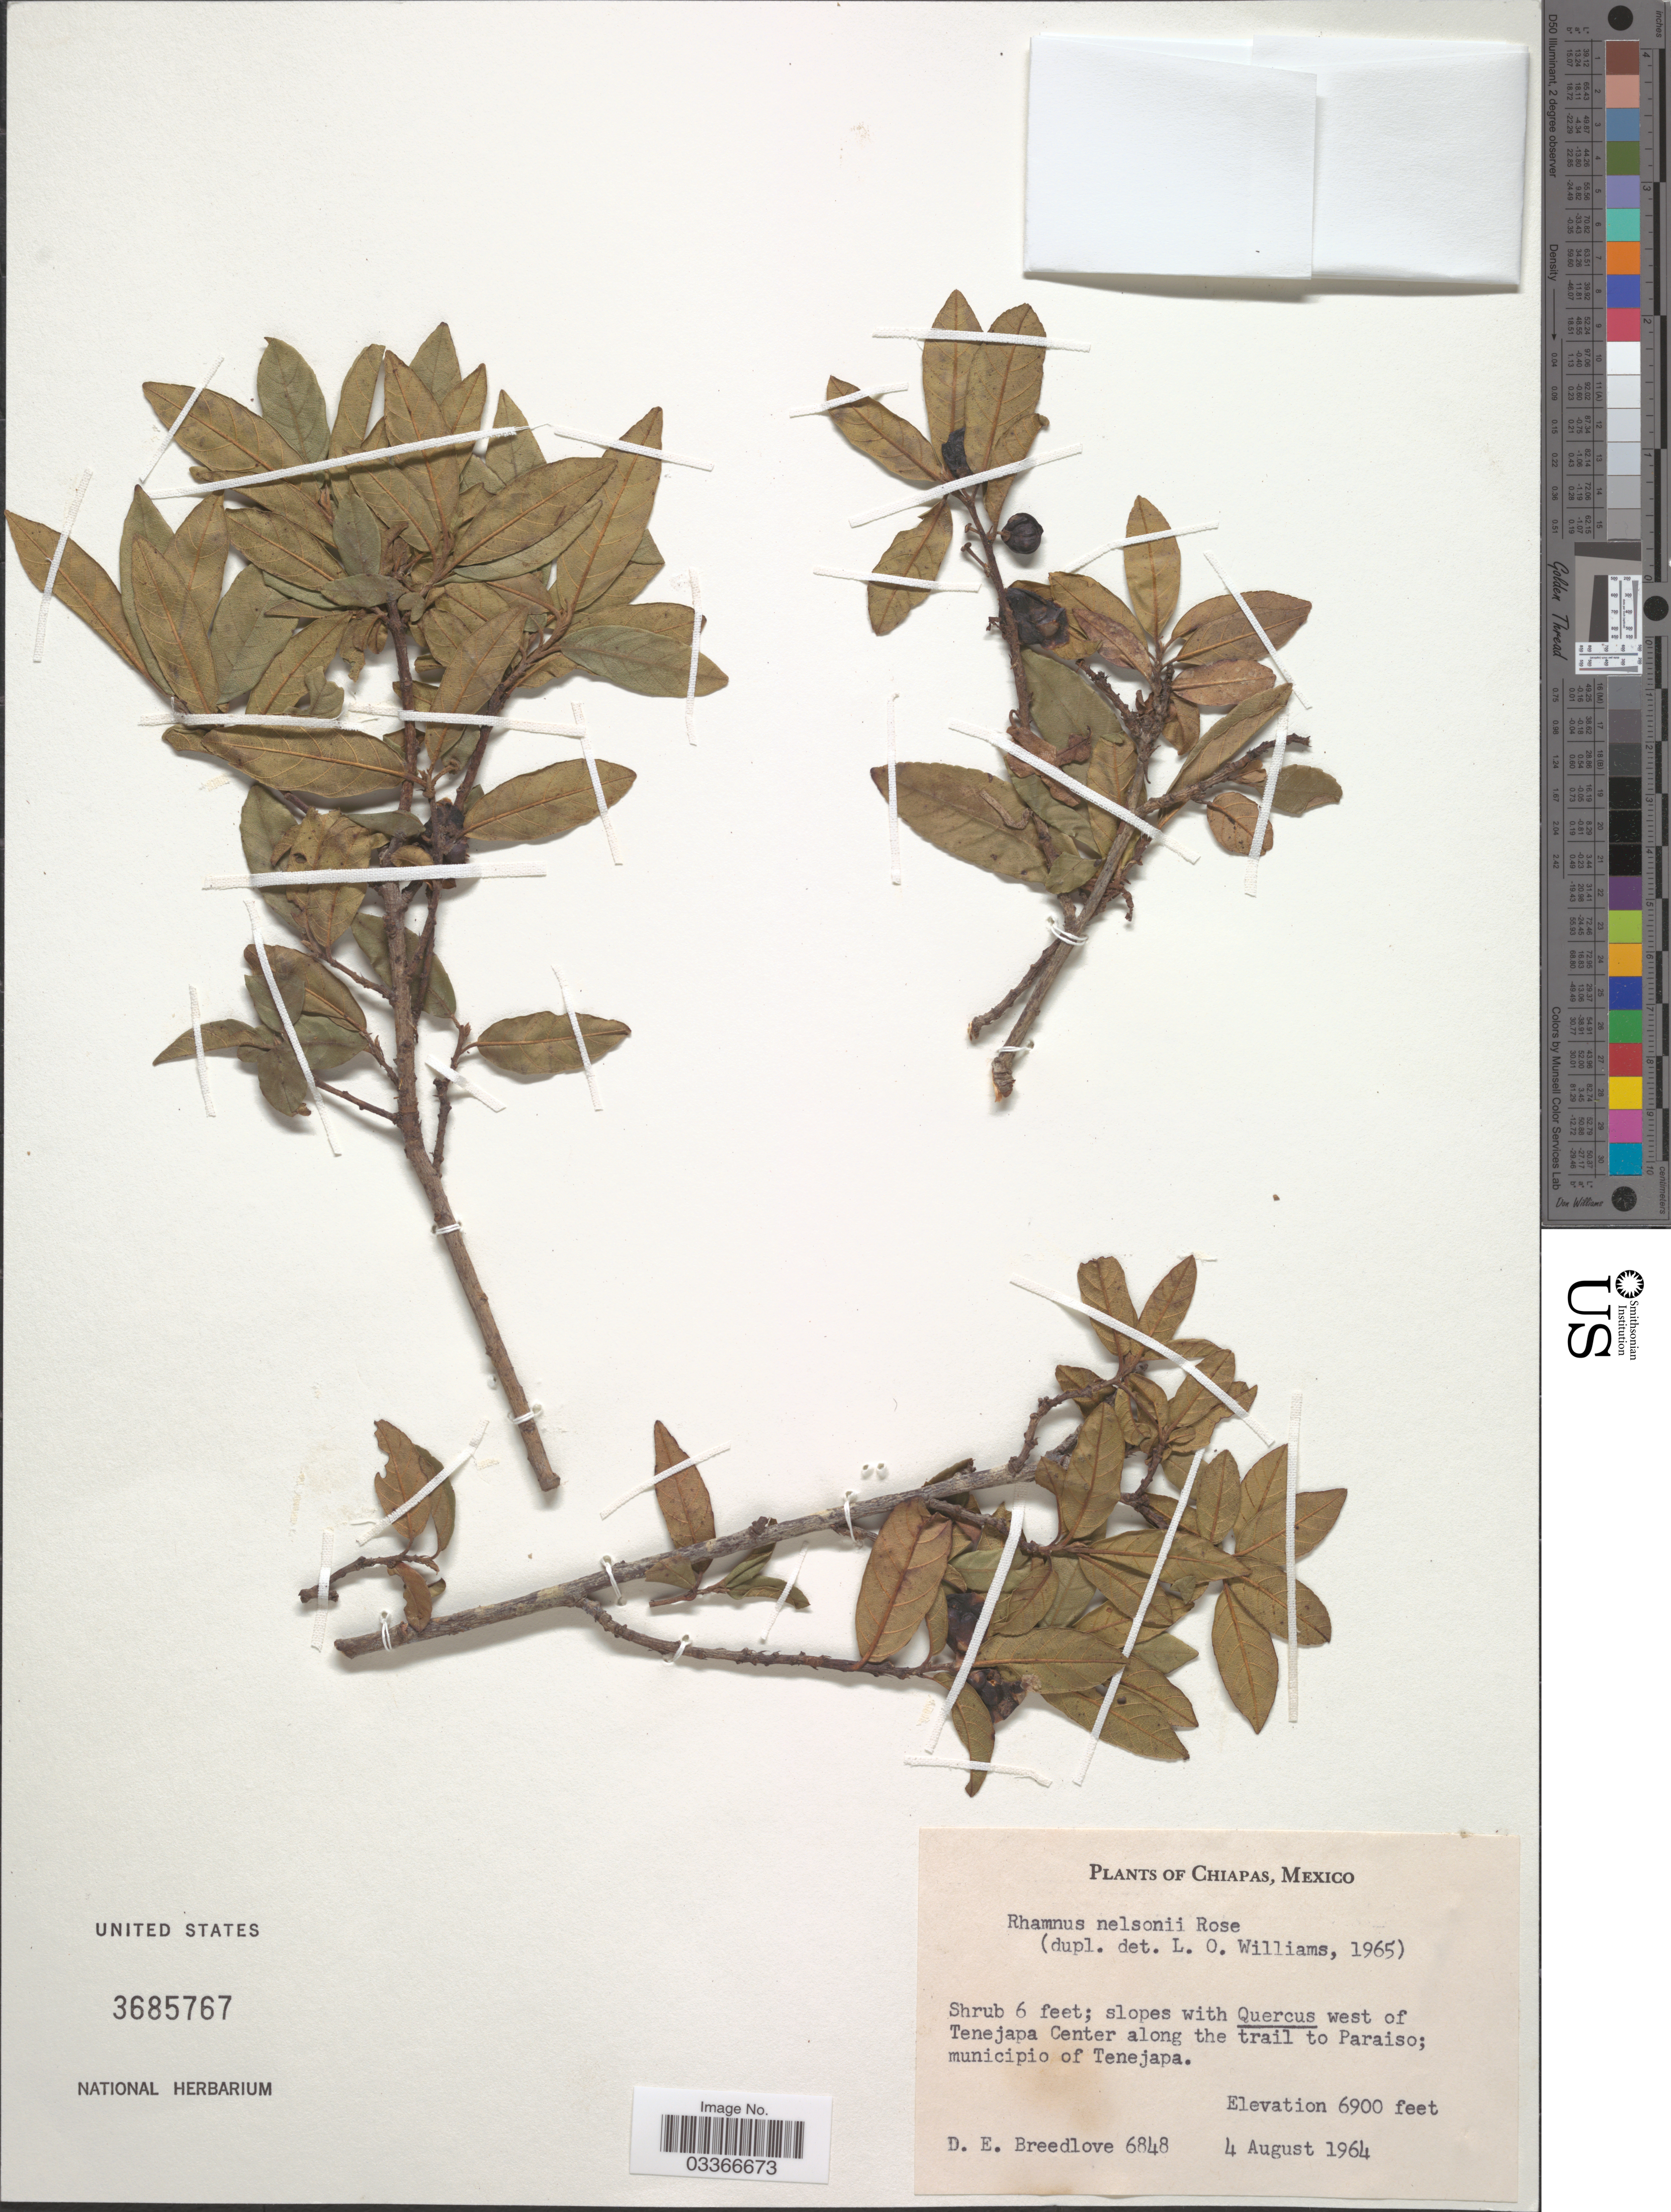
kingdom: Plantae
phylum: Tracheophyta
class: Magnoliopsida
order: Rosales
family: Rhamnaceae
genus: Rhamnus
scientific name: Rhamnus nelsonii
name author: Rose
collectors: D. E. Breedlove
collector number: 6848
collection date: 1964-08-04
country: Mexico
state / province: Chiapas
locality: West of Tenejapa Center along the trail to Paraiso; municipio of Tenejapa.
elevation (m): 2103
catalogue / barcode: US 3685767